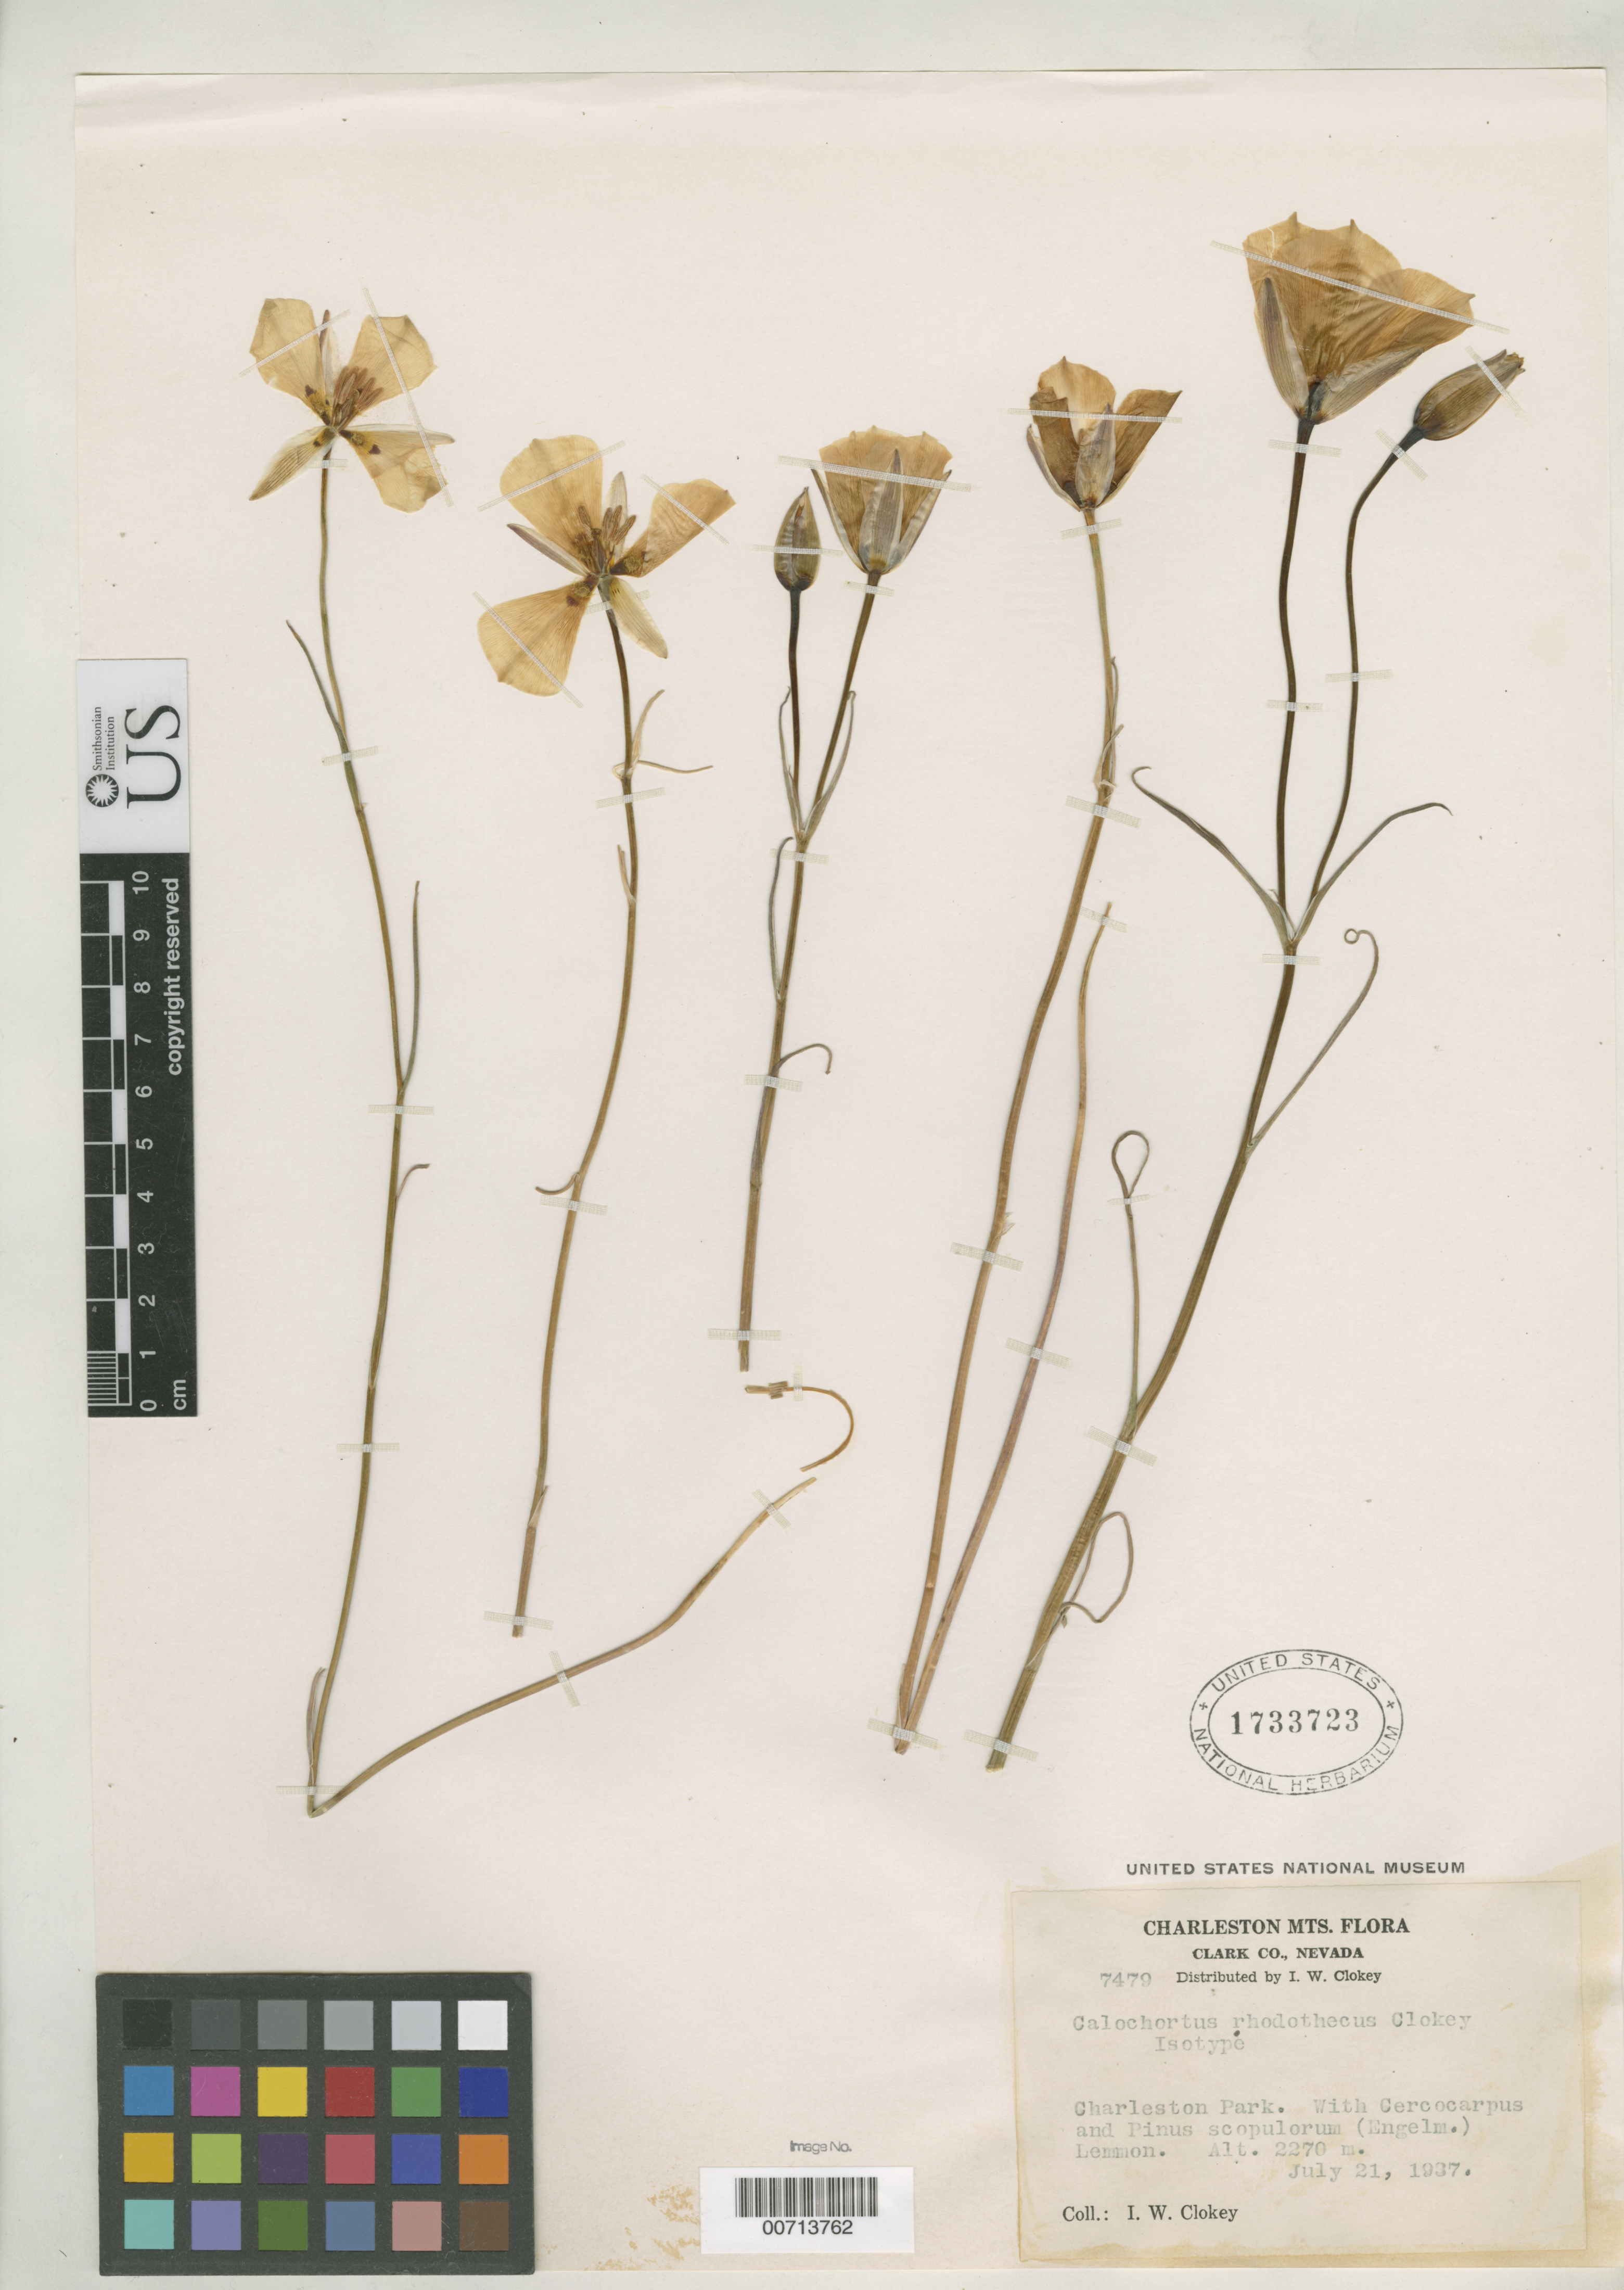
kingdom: Plantae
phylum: Tracheophyta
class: Liliopsida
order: Liliales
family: Liliaceae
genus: Calochortus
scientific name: Calochortus rhodothecus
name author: Clokey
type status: Isotype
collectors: I. W. Clokey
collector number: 7479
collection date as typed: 12 Jul 1937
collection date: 1937-07-12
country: United States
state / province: Nevada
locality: Charleston Park.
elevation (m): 2270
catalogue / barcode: US 1733723